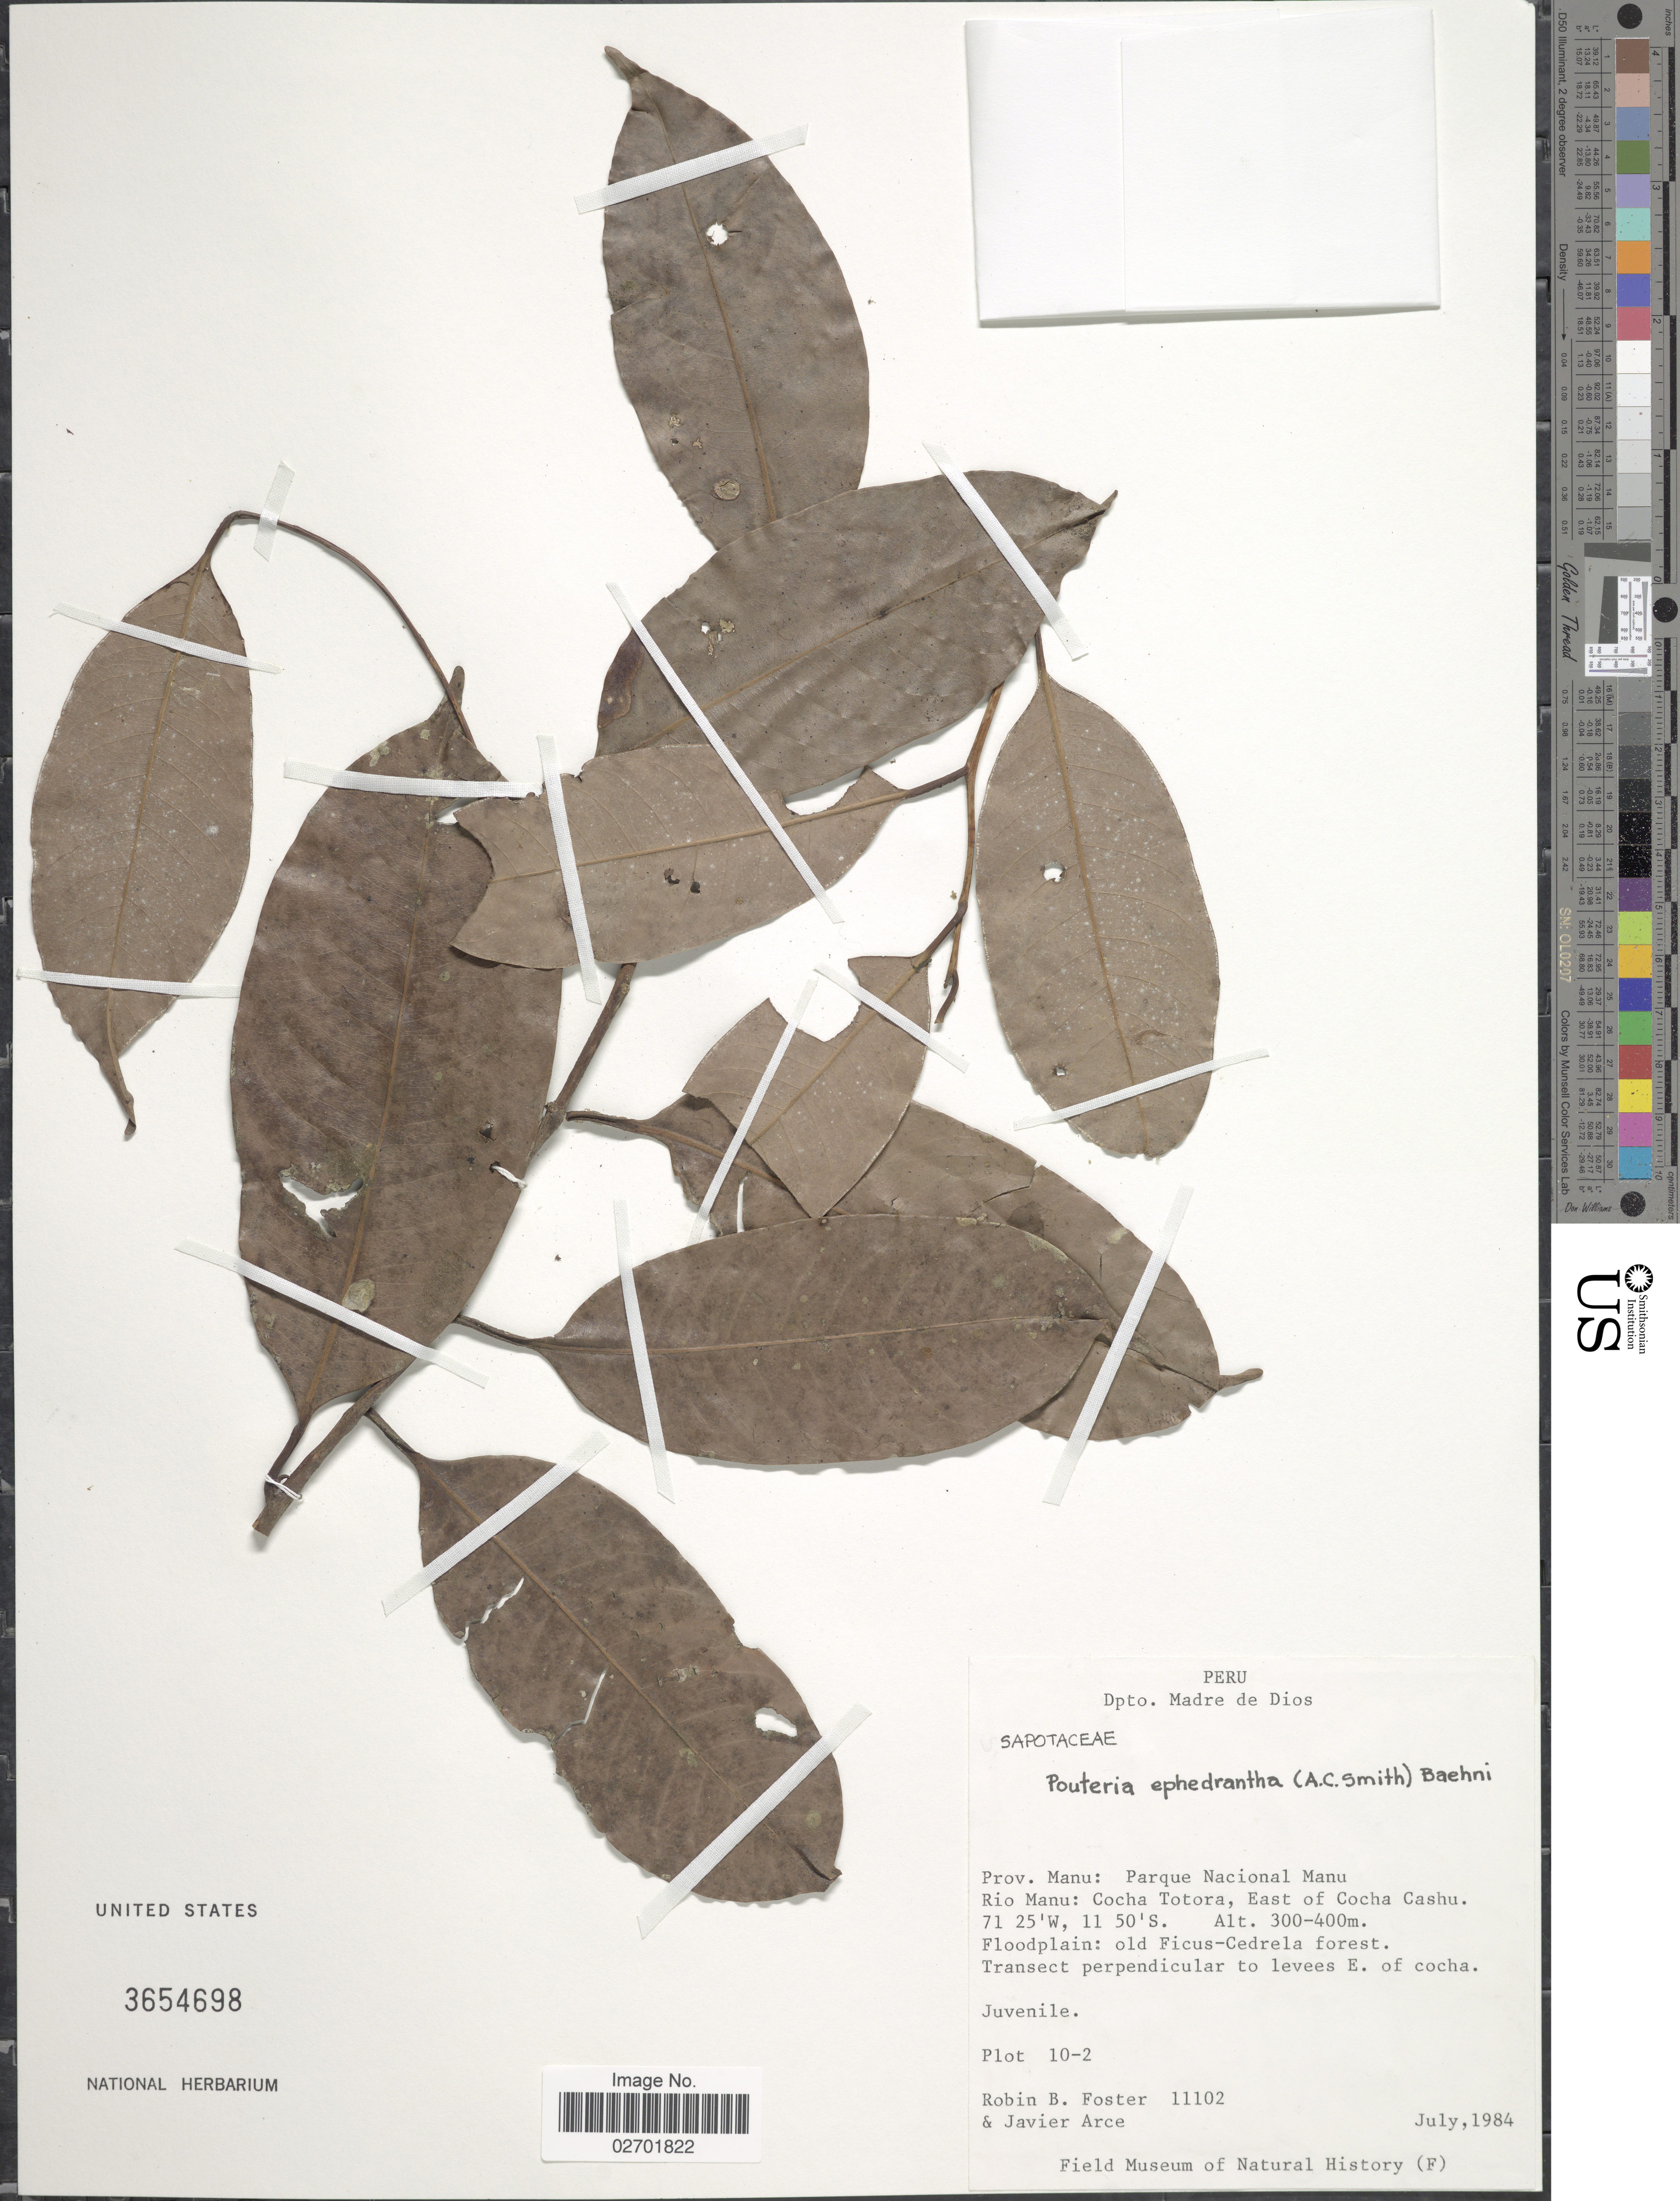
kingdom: Plantae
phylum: Tracheophyta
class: Magnoliopsida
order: Ericales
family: Sapotaceae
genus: Pouteria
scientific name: Pouteria ephedrantha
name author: (A.C. Sm.) T.D. Penn.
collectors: R. B. Foster & J. Arce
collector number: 11102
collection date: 1984-07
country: Peru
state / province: Madre de Dios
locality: Dpto. Madre de Dios, Prov. Manu: Parque Nacional Manu, Rio Manu: Cocha Totora, East of Cocha Cashu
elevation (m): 300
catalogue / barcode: US 3654698